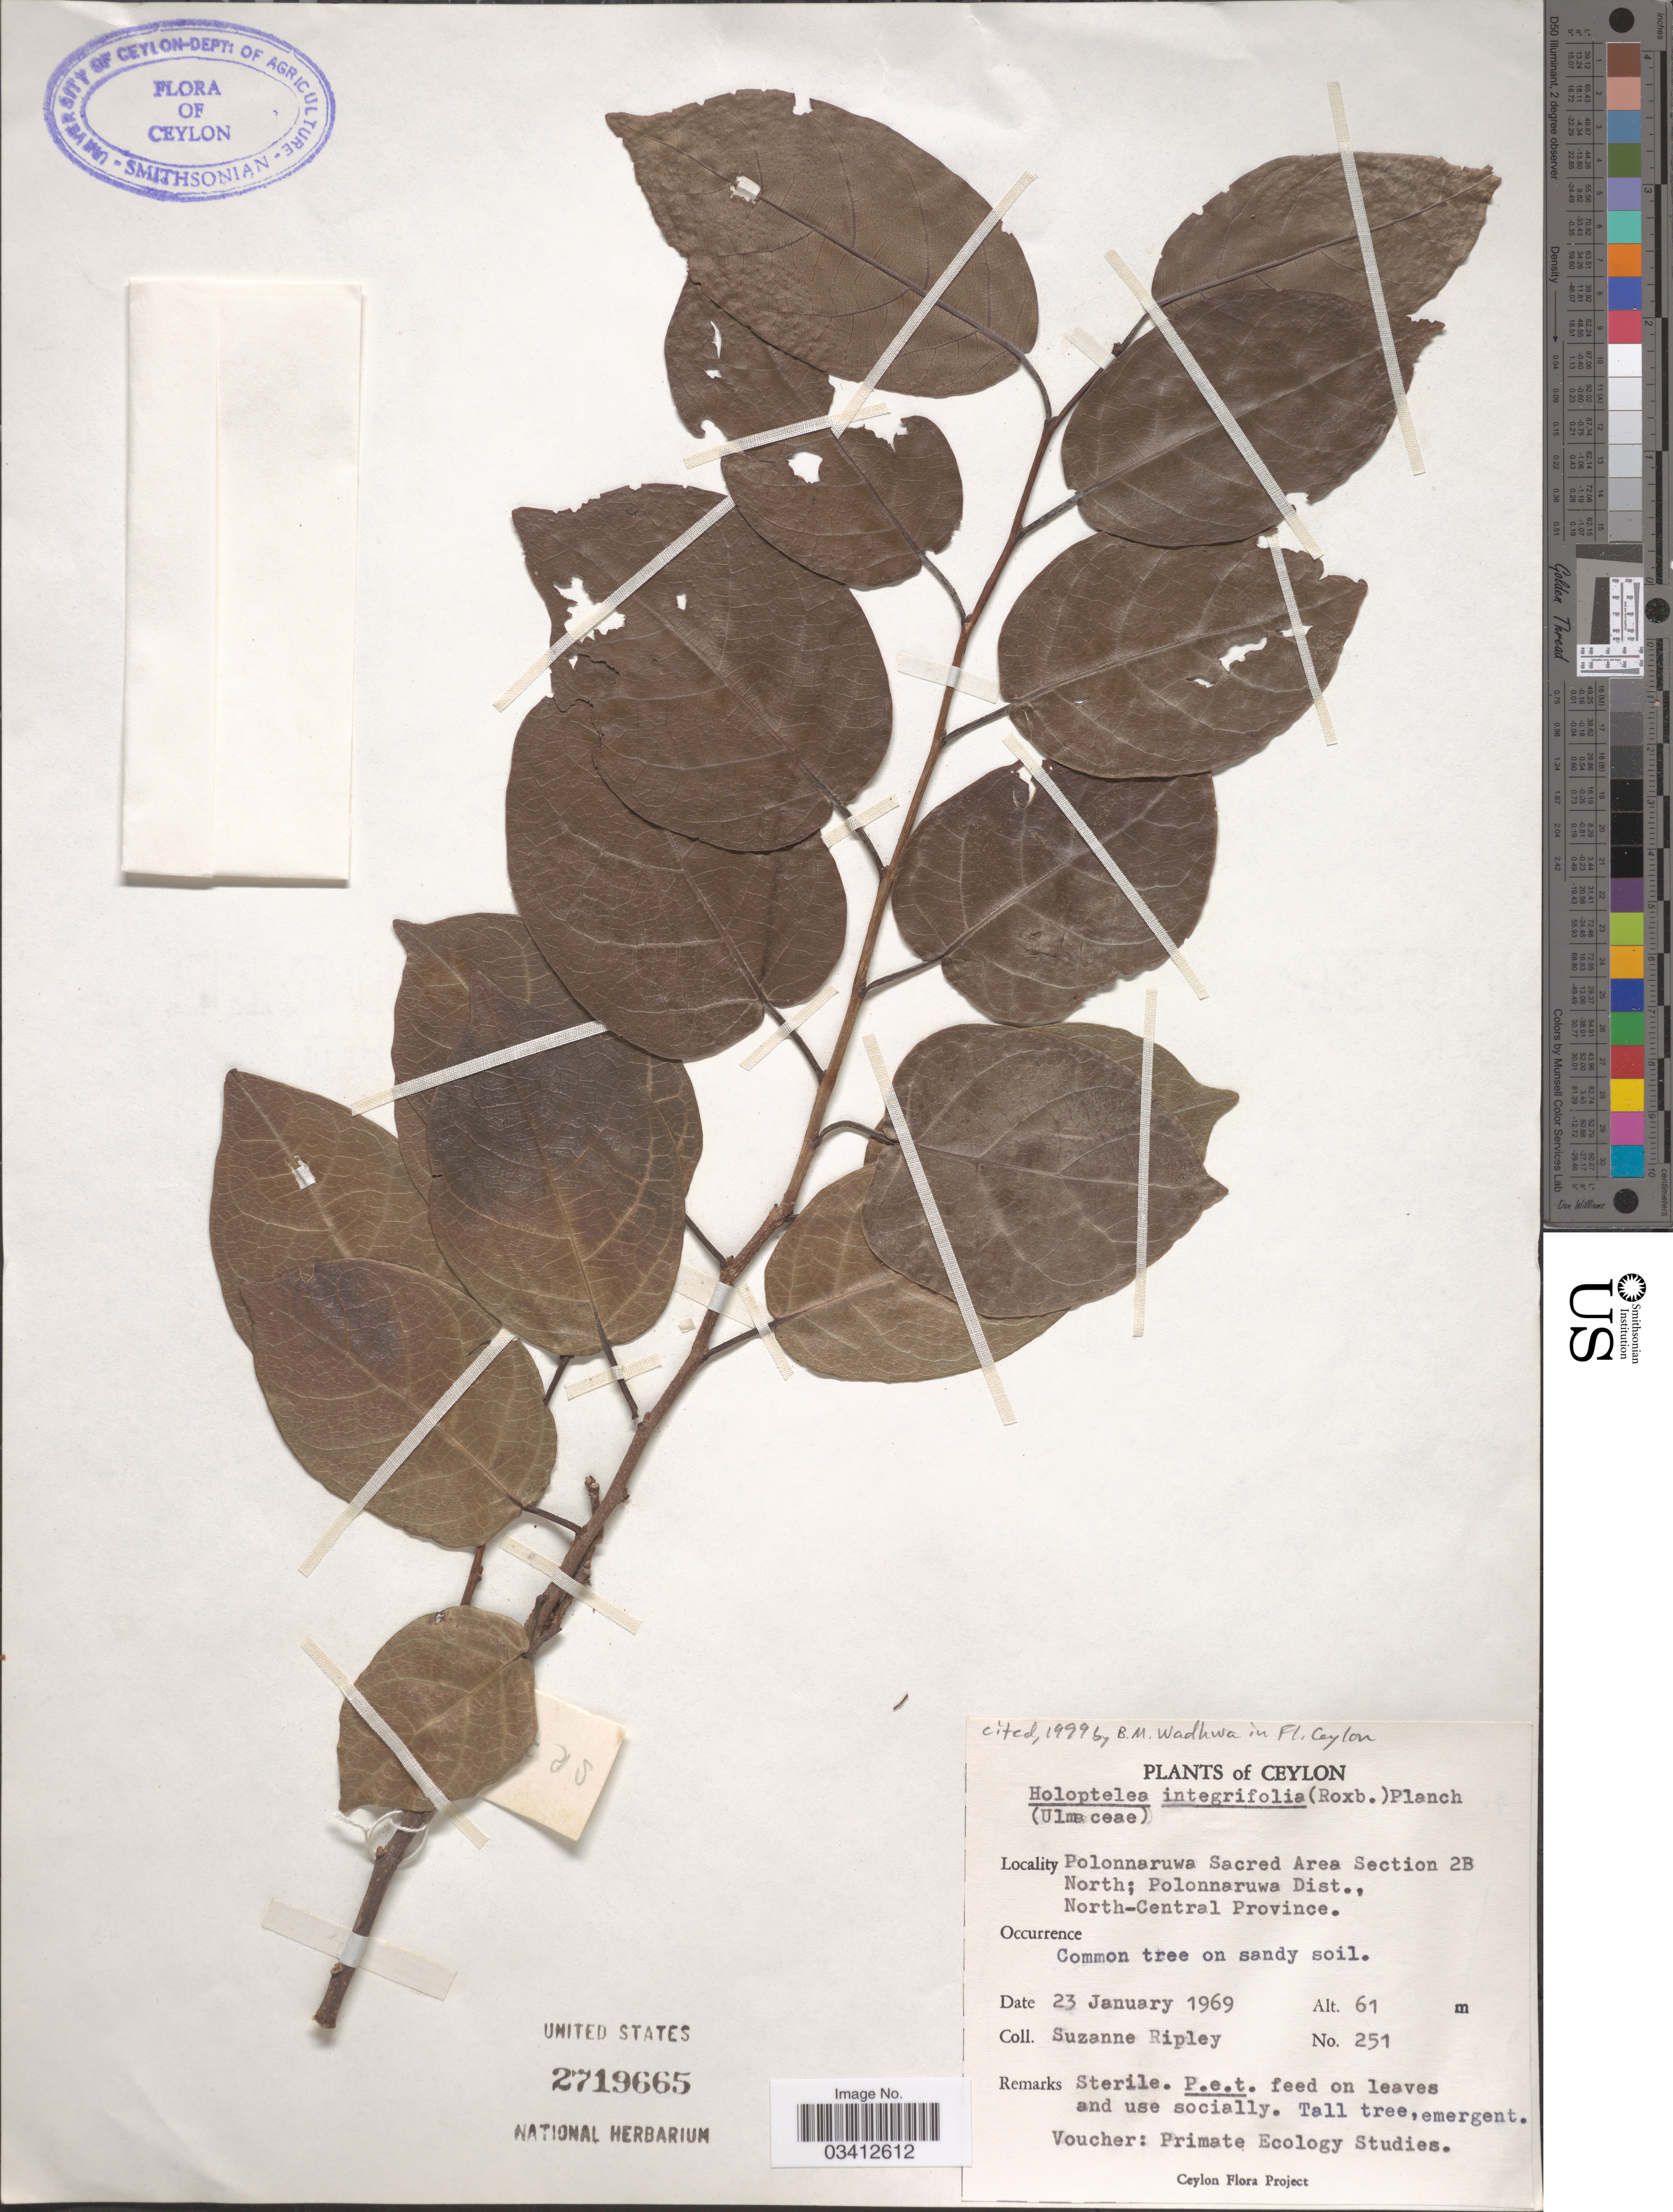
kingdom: Plantae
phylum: Tracheophyta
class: Magnoliopsida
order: Rosales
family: Ulmaceae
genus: Holoptelea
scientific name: Holoptelea integrifolia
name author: (Roxb.) Planch.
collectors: S. Ripley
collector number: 251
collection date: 1969-01-23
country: Sri Lanka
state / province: North Central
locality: Ceylon. Polonnaruwa Sacred Area Section 2B North; Polonnaruwa Dist.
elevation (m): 61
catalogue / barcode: US 2719665